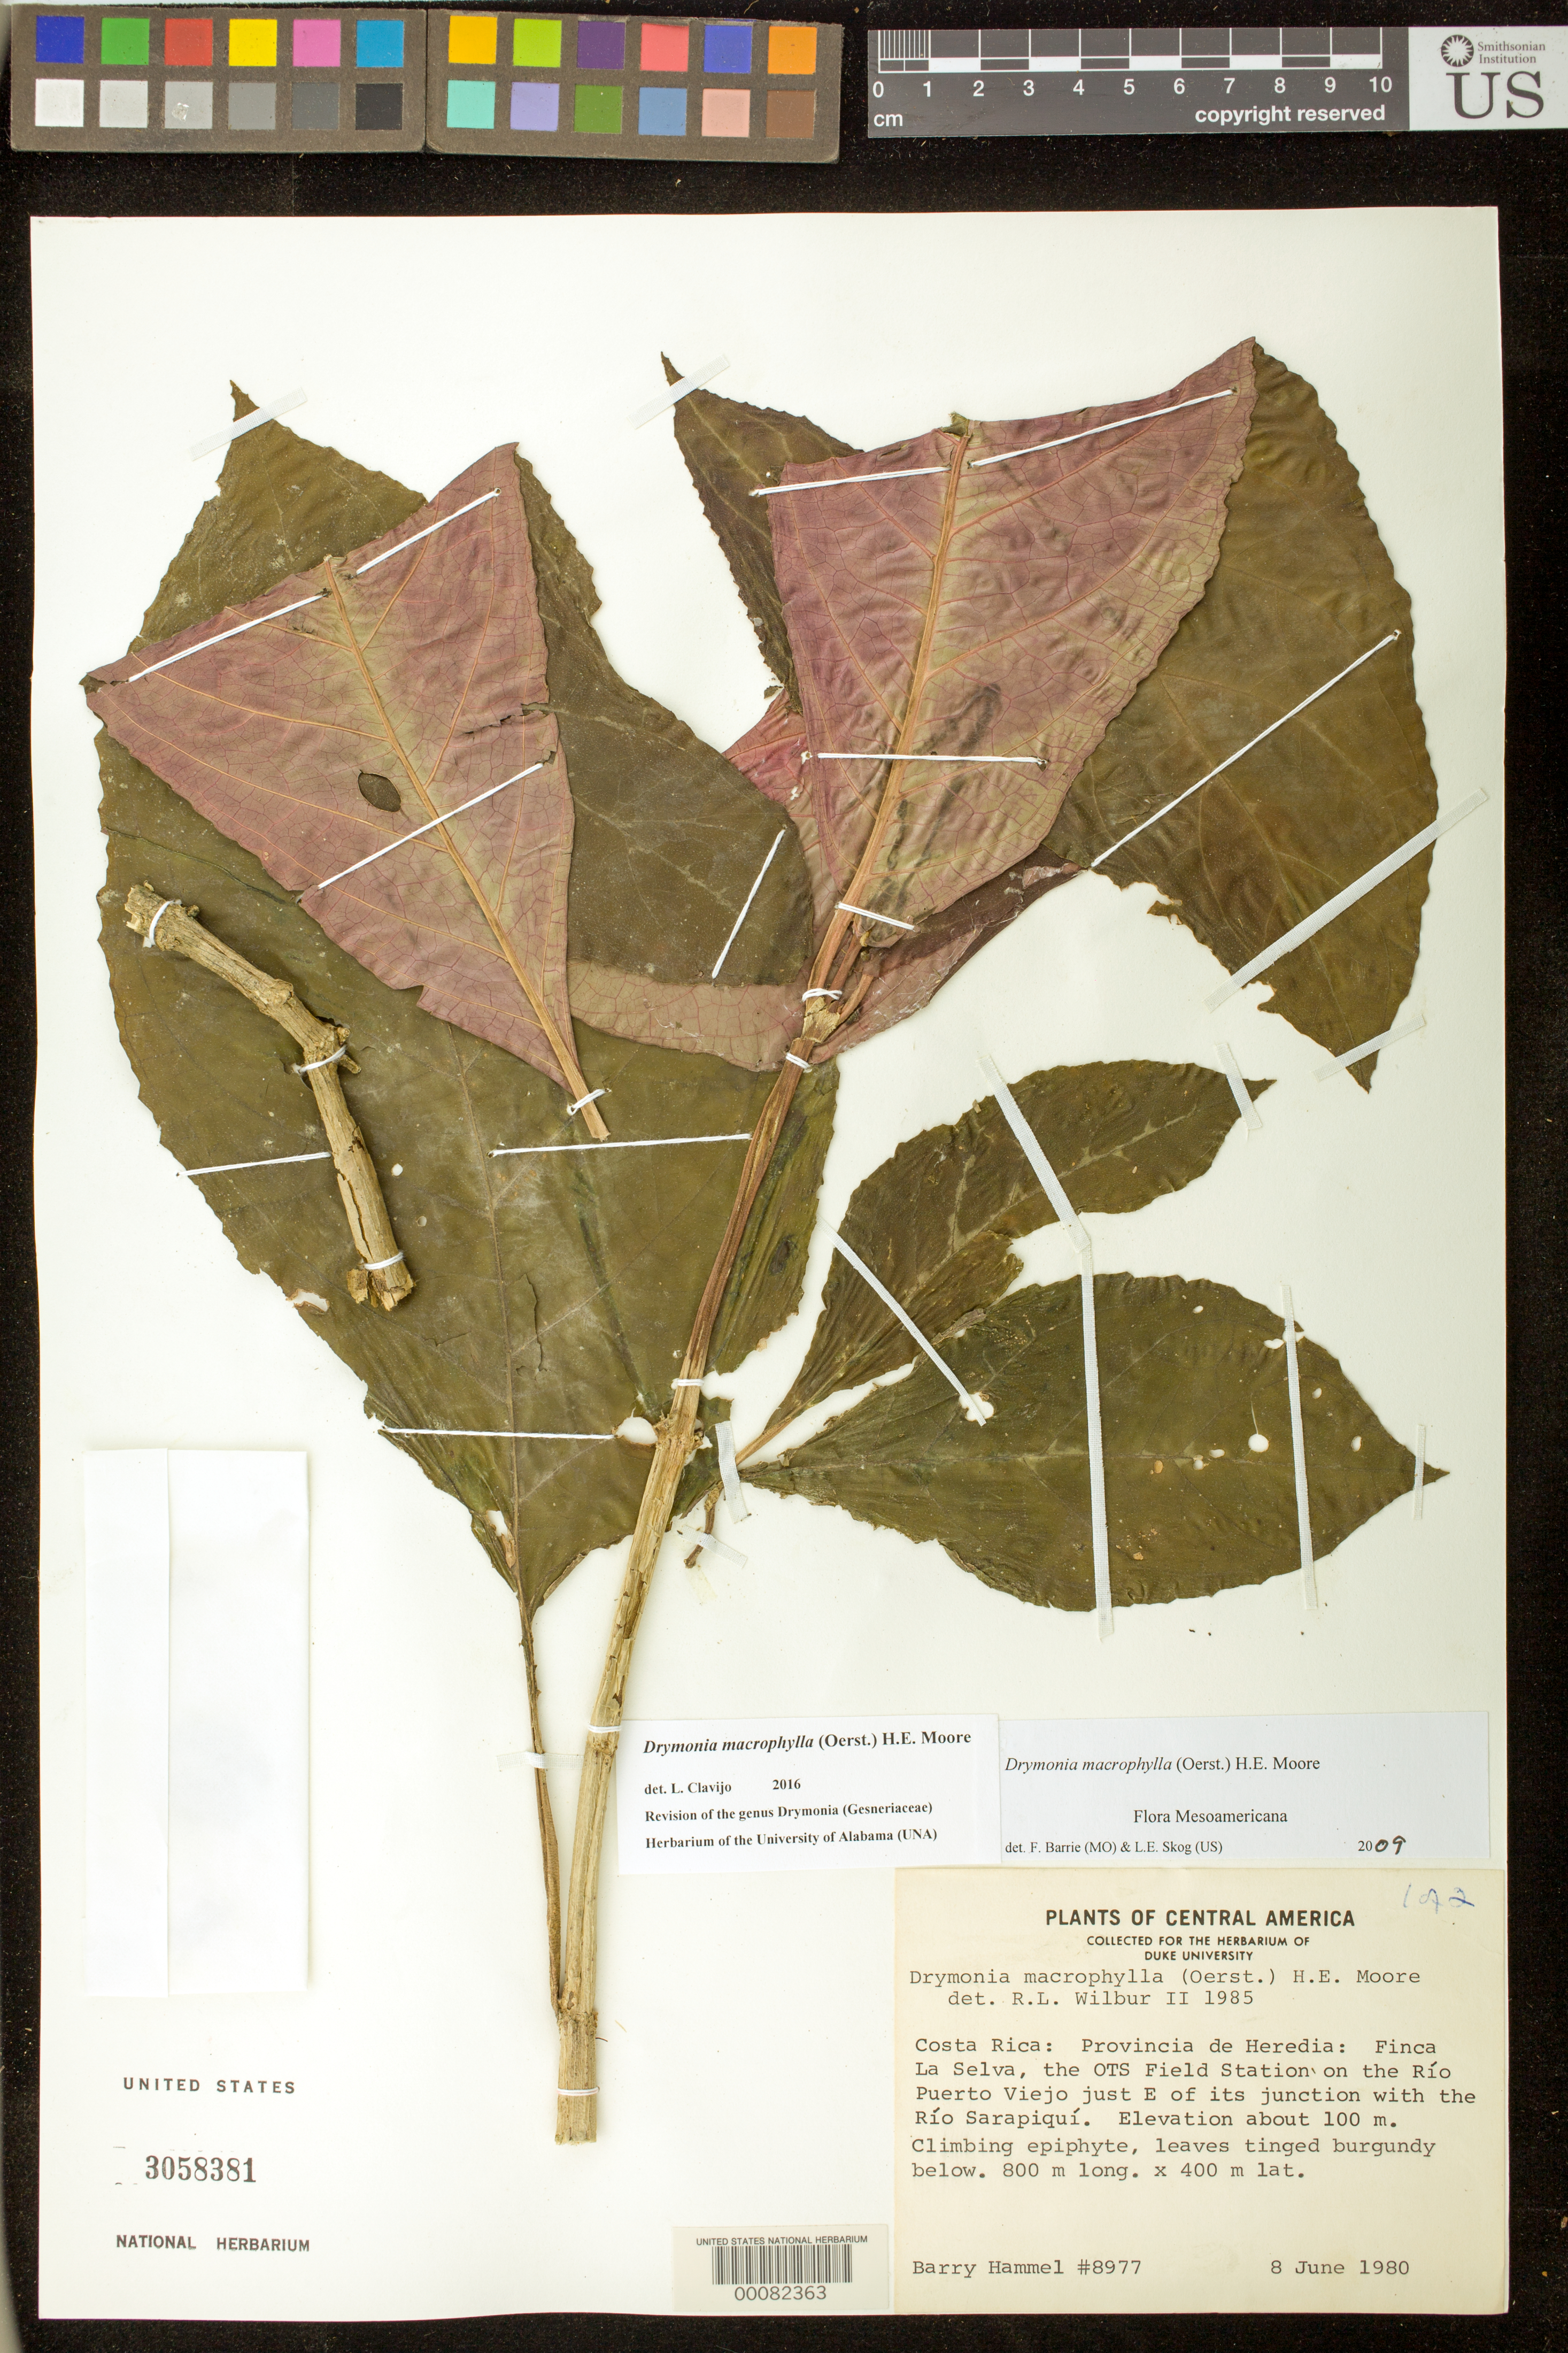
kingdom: Plantae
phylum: Tracheophyta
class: Magnoliopsida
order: Lamiales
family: Gesneriaceae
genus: Drymonia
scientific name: Drymonia macrophylla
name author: (Oerst.) H.E. Moore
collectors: B. Hammel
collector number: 8977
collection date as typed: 08 Jun 1980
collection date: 1980-06-08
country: Costa Rica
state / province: Heredia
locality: Finca La Selva, the OTS field station on the Rio Puerto Viejo just E of its junction with the Rio Sarapiqui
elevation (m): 100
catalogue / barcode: US 3058381